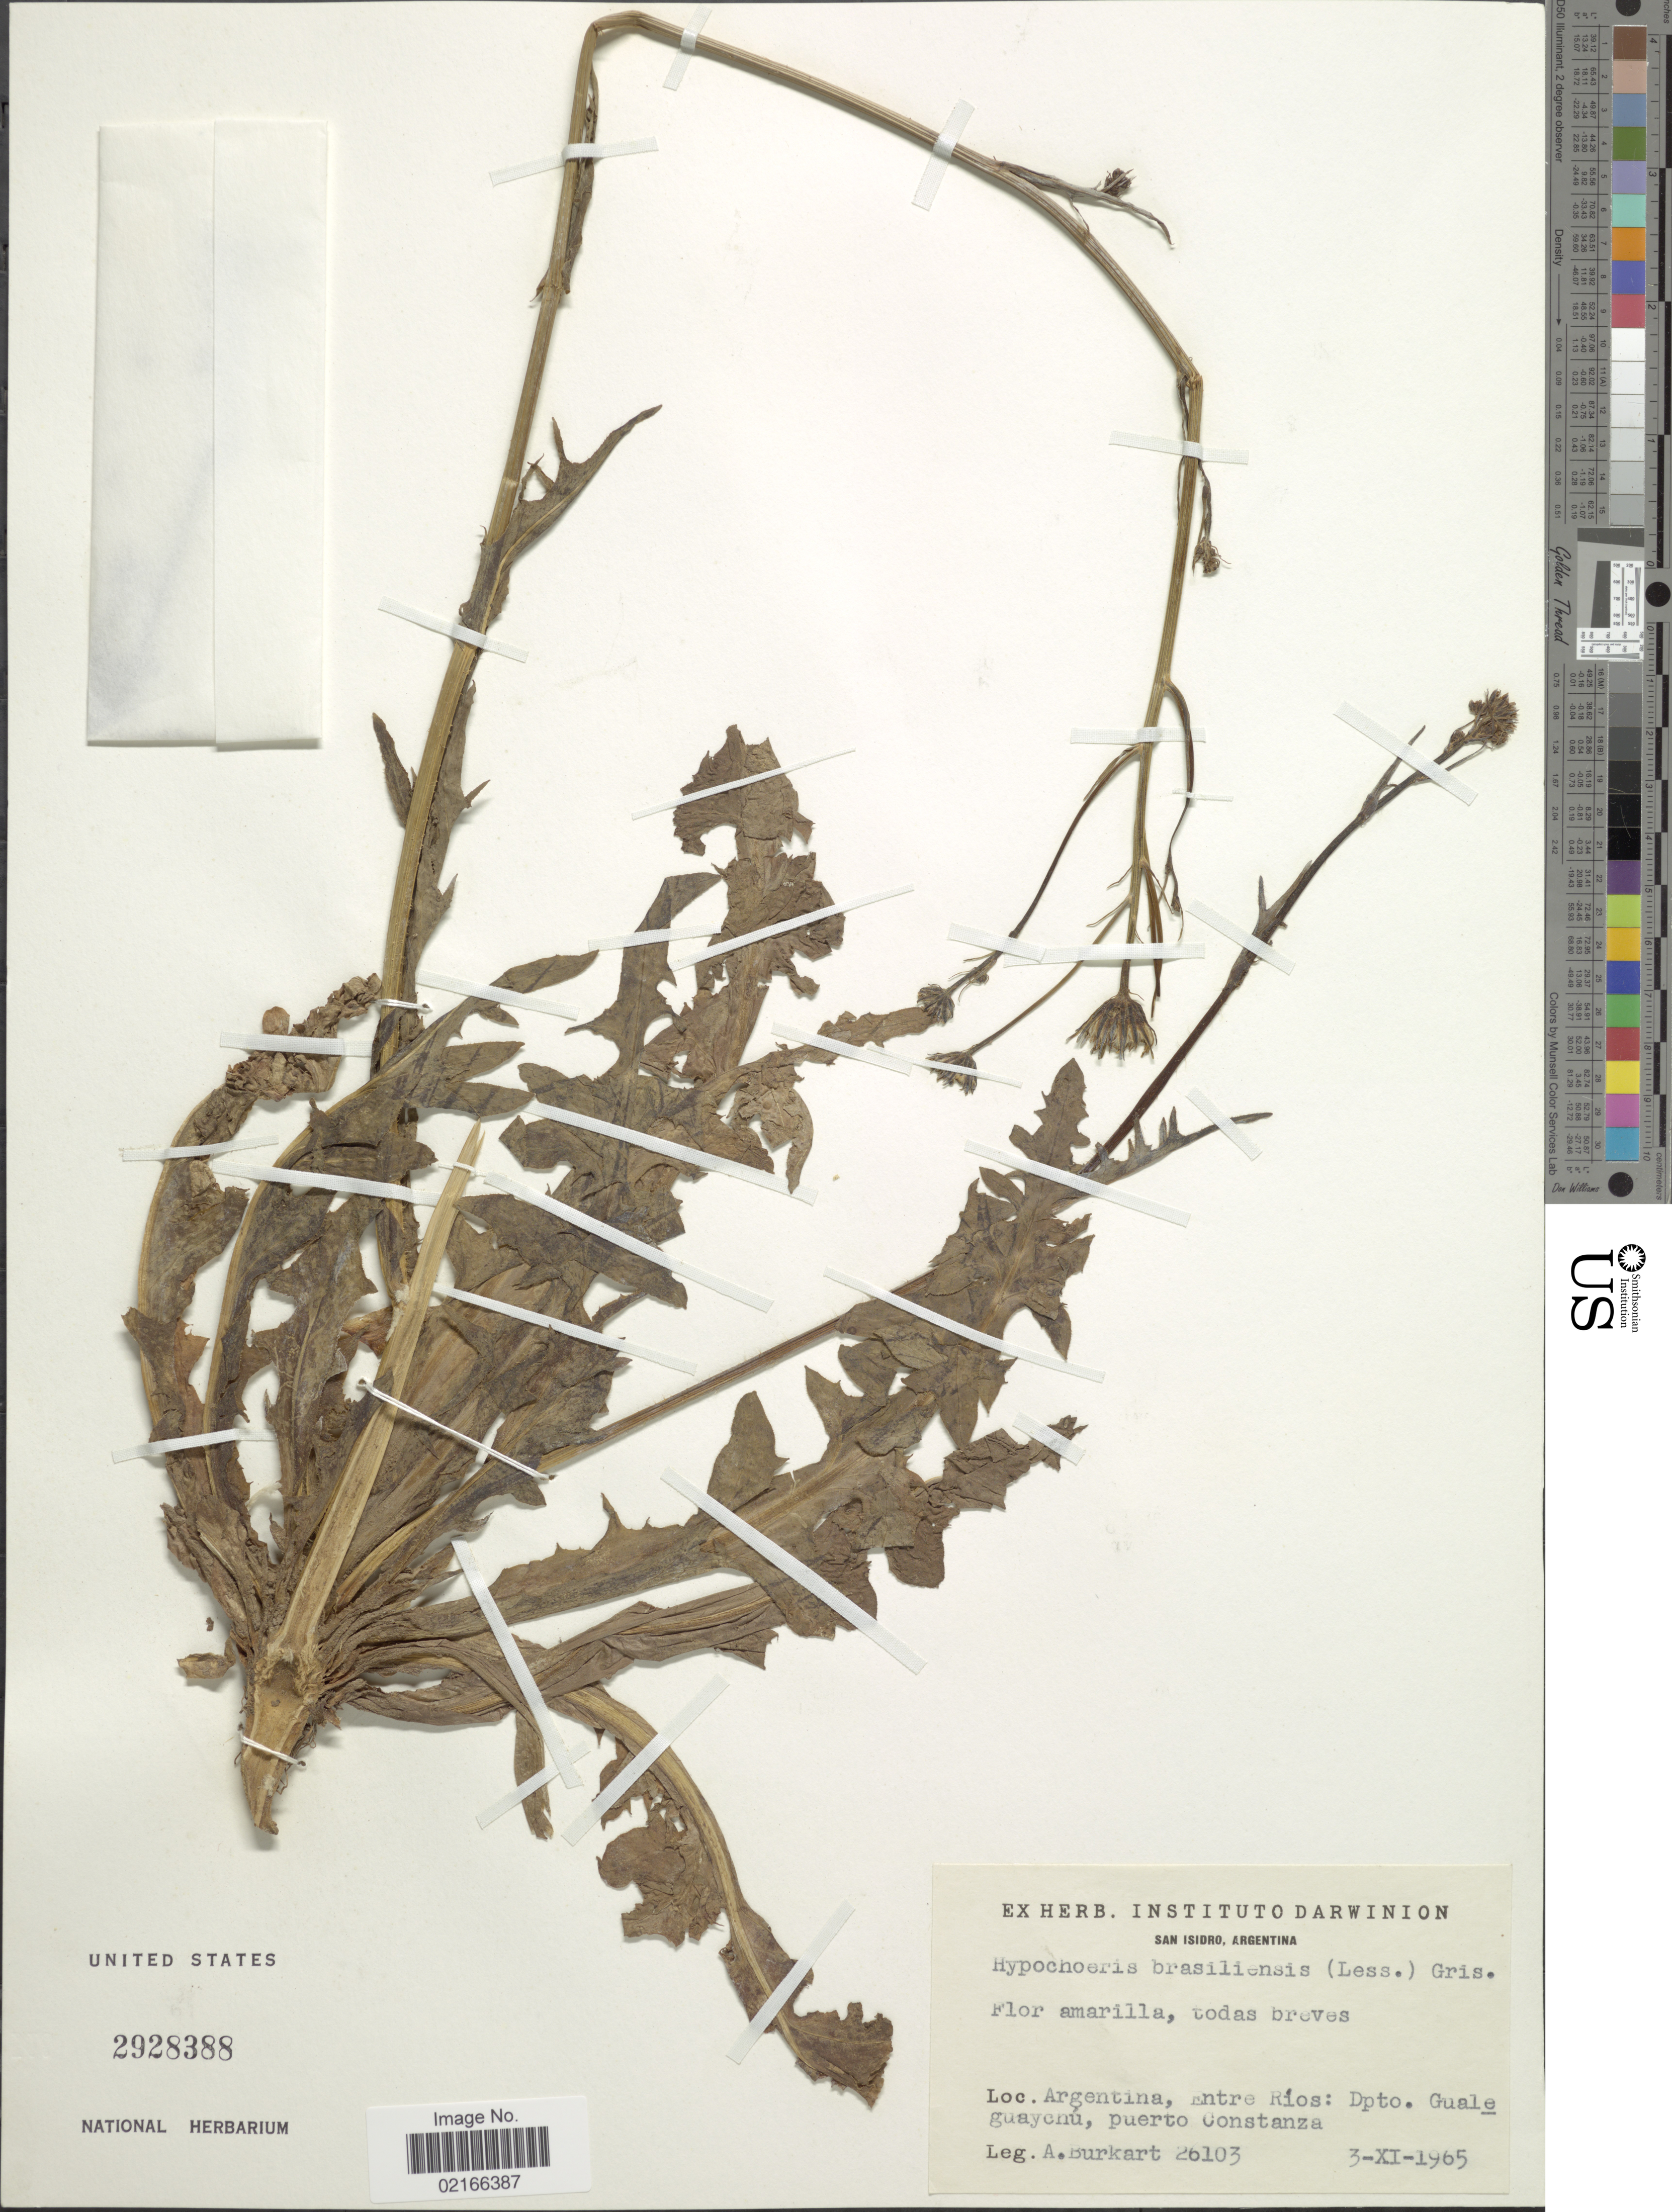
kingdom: Plantae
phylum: Tracheophyta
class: Magnoliopsida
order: Asterales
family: Asteraceae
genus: Hypochaeris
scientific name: Hypochaeris brasiliensis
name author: (Less.) Griseb.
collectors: A. E. Burkart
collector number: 26103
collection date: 1965-11-03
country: Argentina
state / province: Entre Rios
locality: Dpto. Gualeguaychú, puerto Constanza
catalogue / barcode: US 2928388